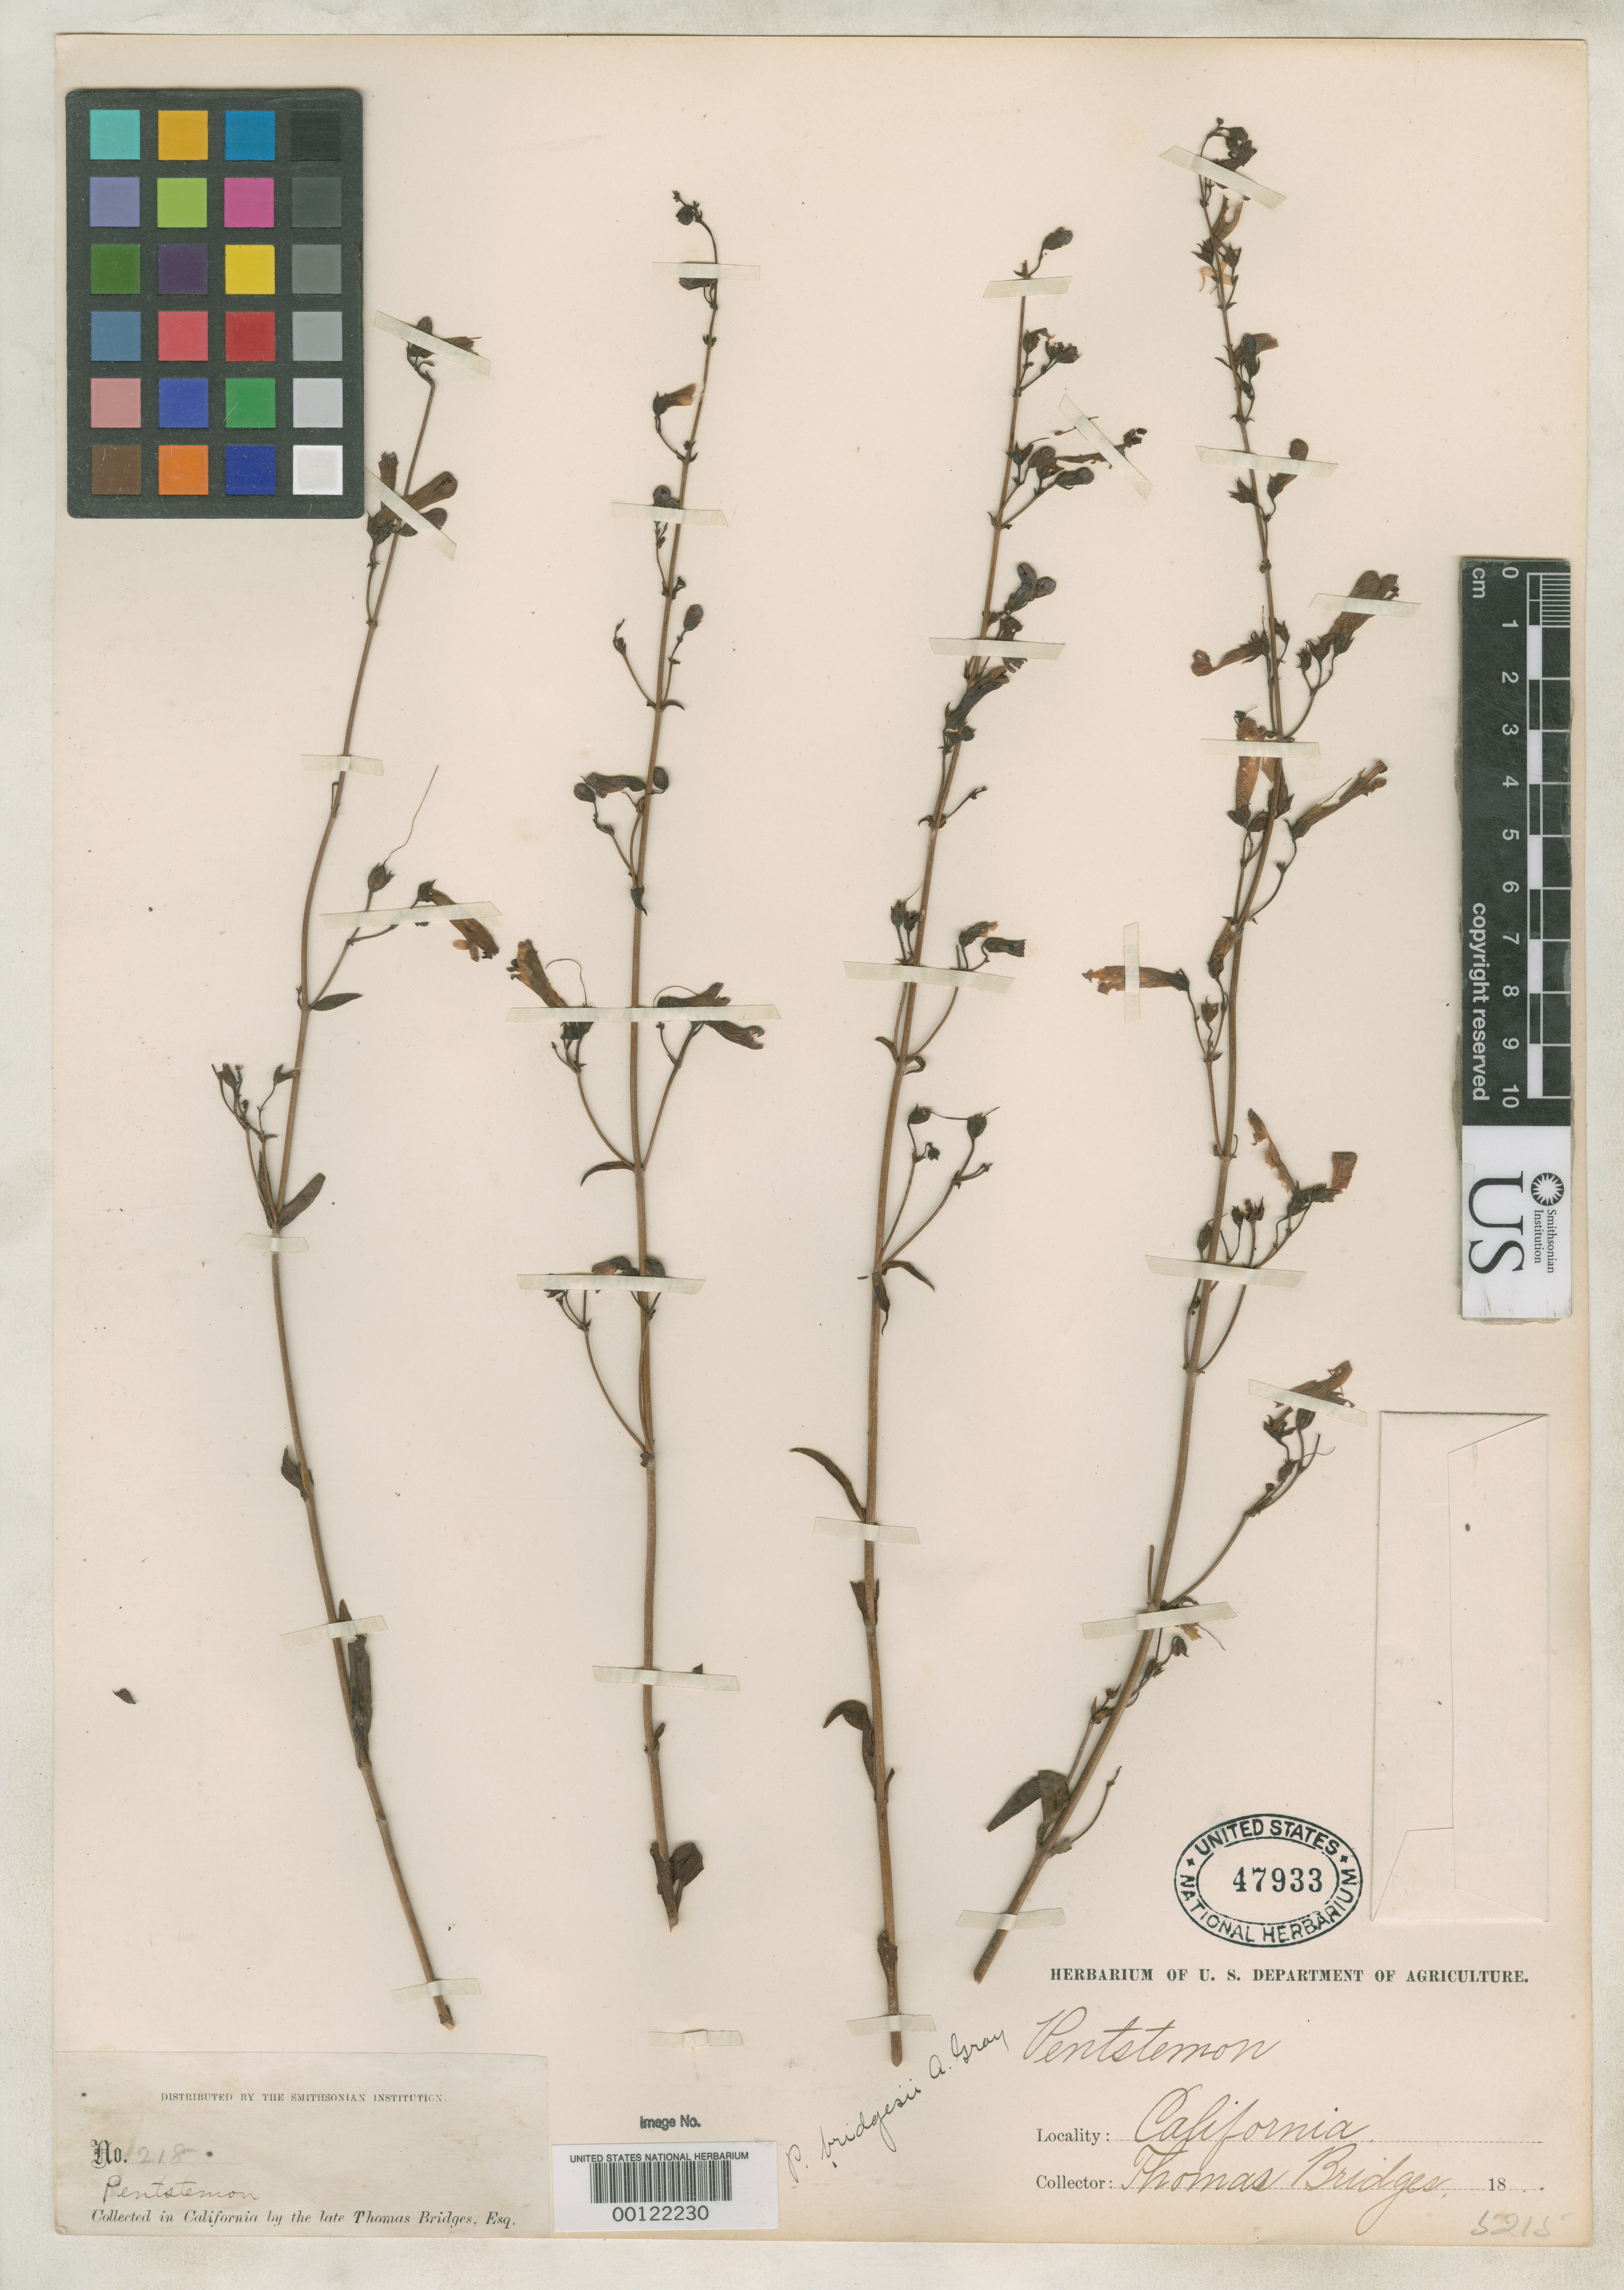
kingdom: Plantae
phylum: Tracheophyta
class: Magnoliopsida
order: Lamiales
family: Plantaginaceae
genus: Penstemon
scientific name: Penstemon bridgesii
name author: A. Gray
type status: Isosyntype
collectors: T. Bridges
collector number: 218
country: United States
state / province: California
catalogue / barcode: US 47933